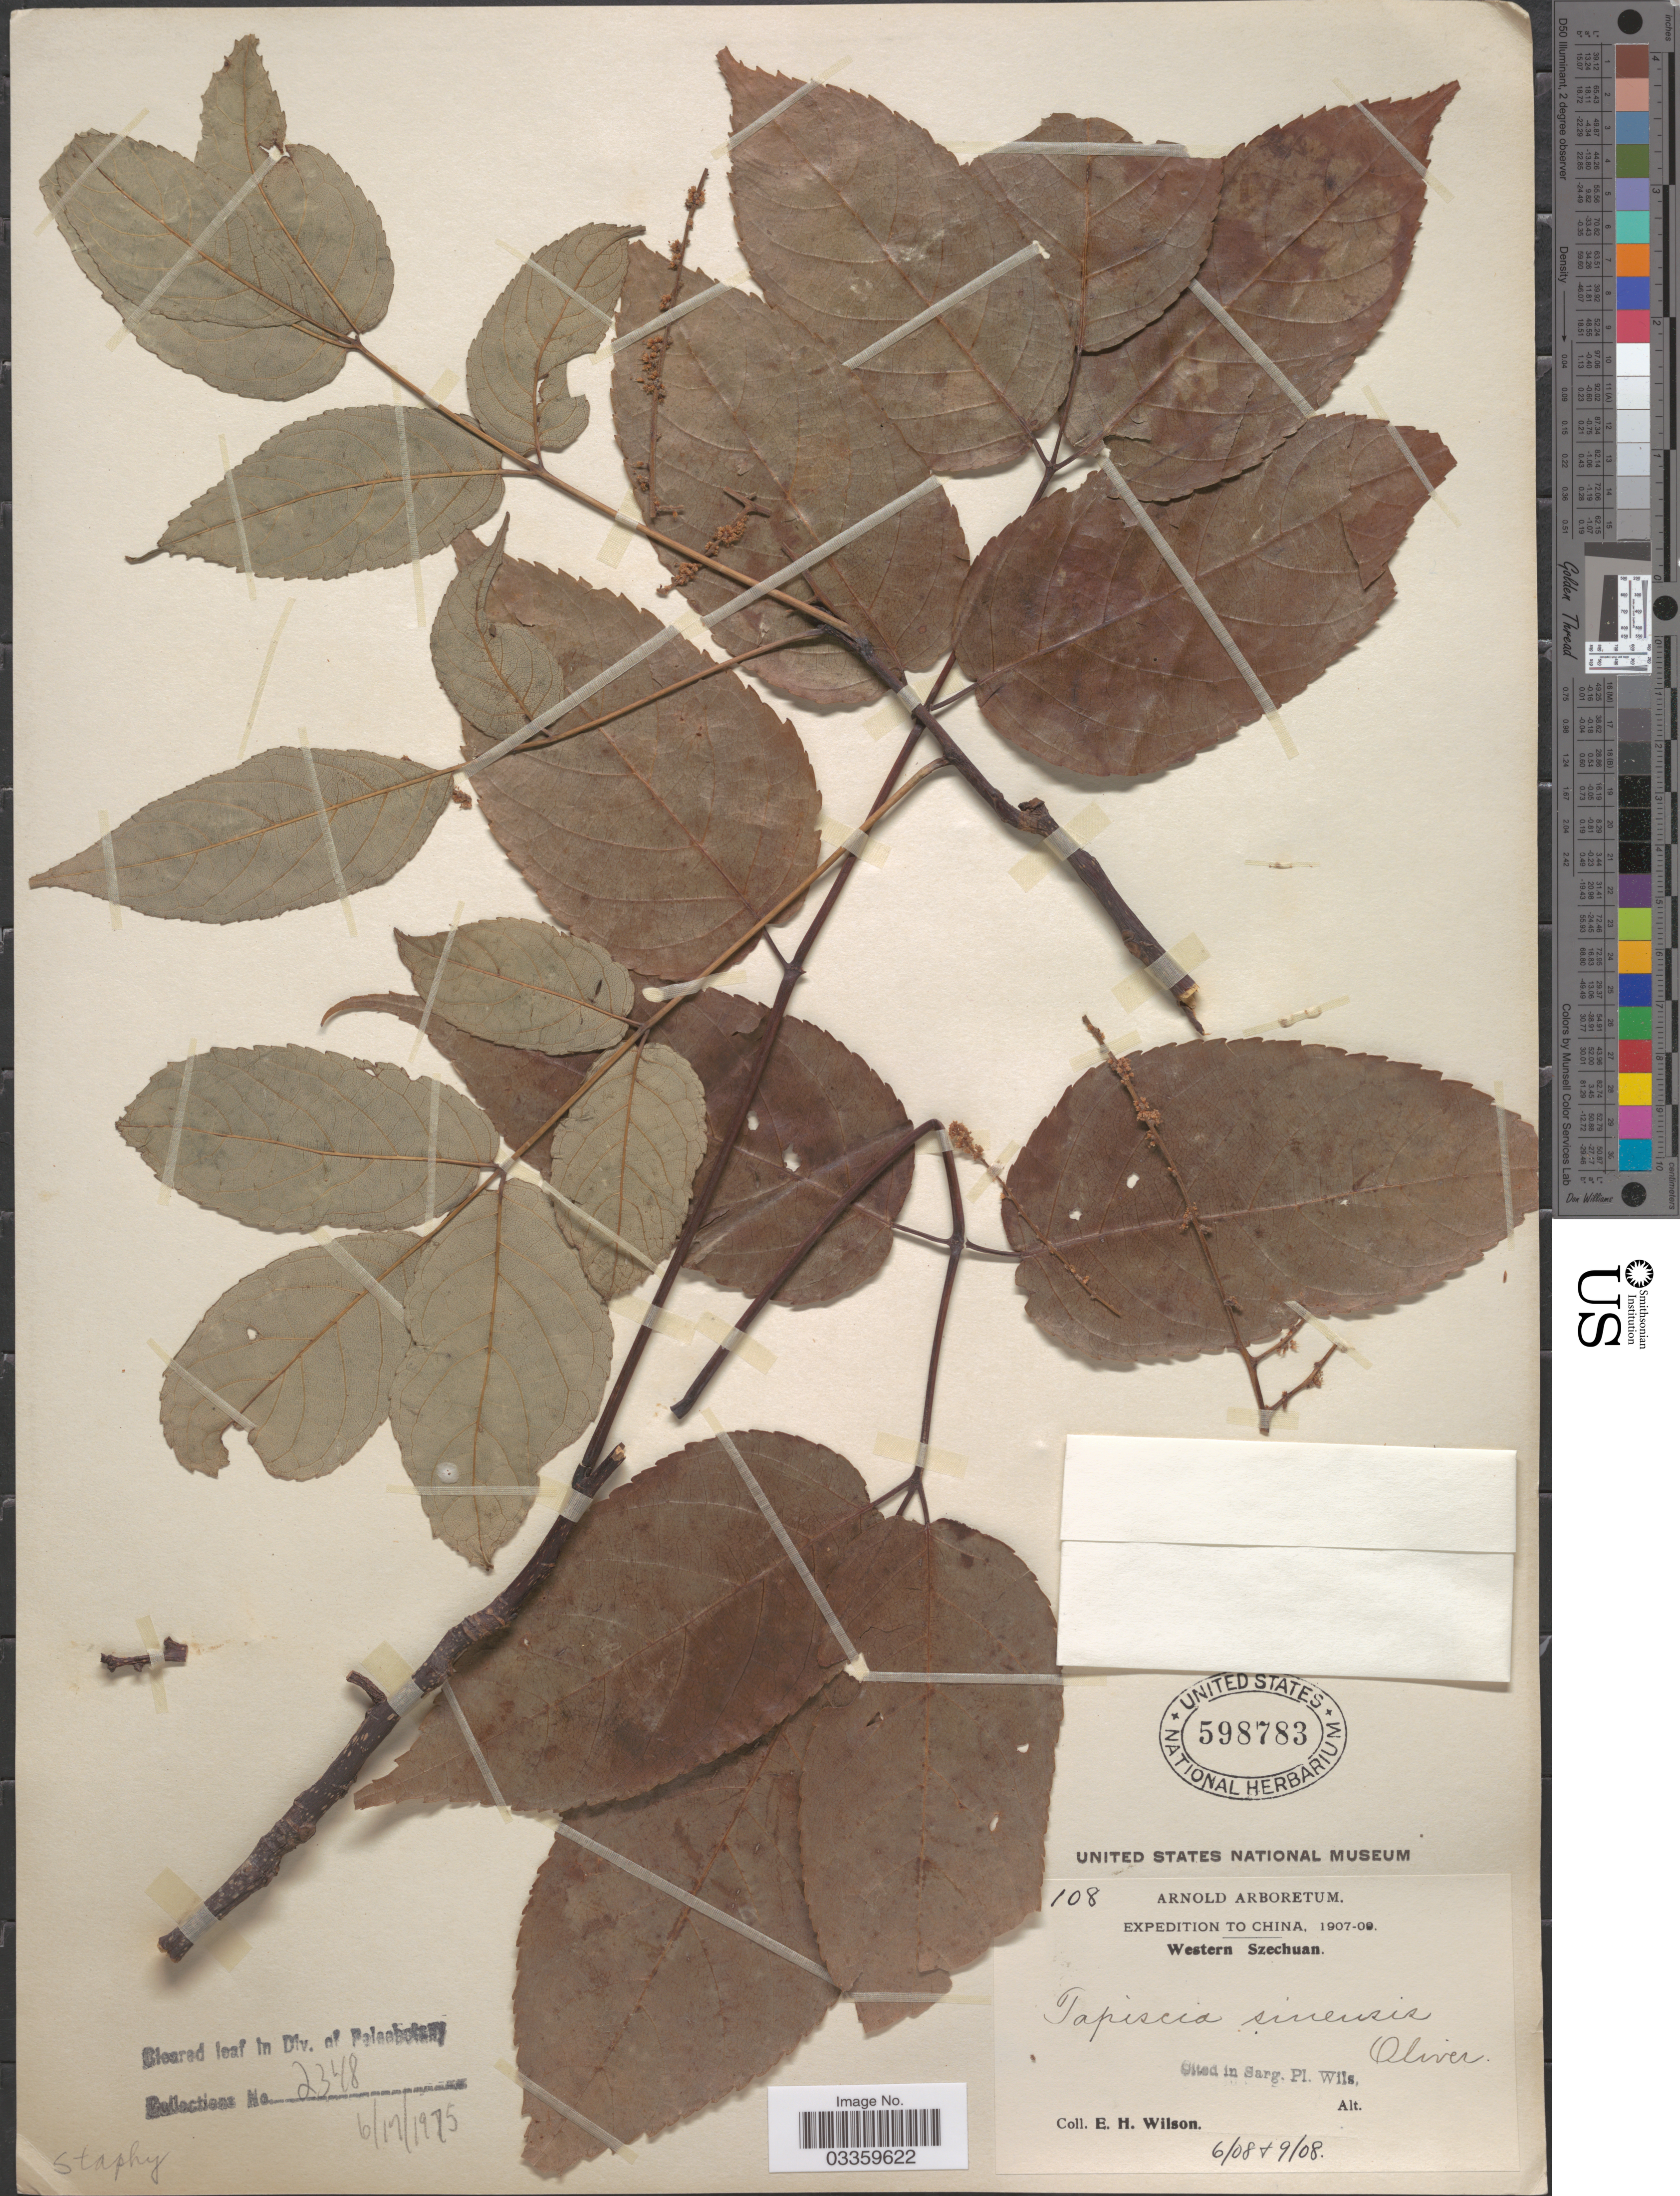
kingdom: Plantae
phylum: Tracheophyta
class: Magnoliopsida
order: Huerteales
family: Tapisciaceae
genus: Tapiscia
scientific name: Tapiscia sinensis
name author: Oliv.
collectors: E. Wilson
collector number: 108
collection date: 1908-06/1908-09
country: China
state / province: Sichuan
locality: Western Szechuan.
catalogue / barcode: US 598783